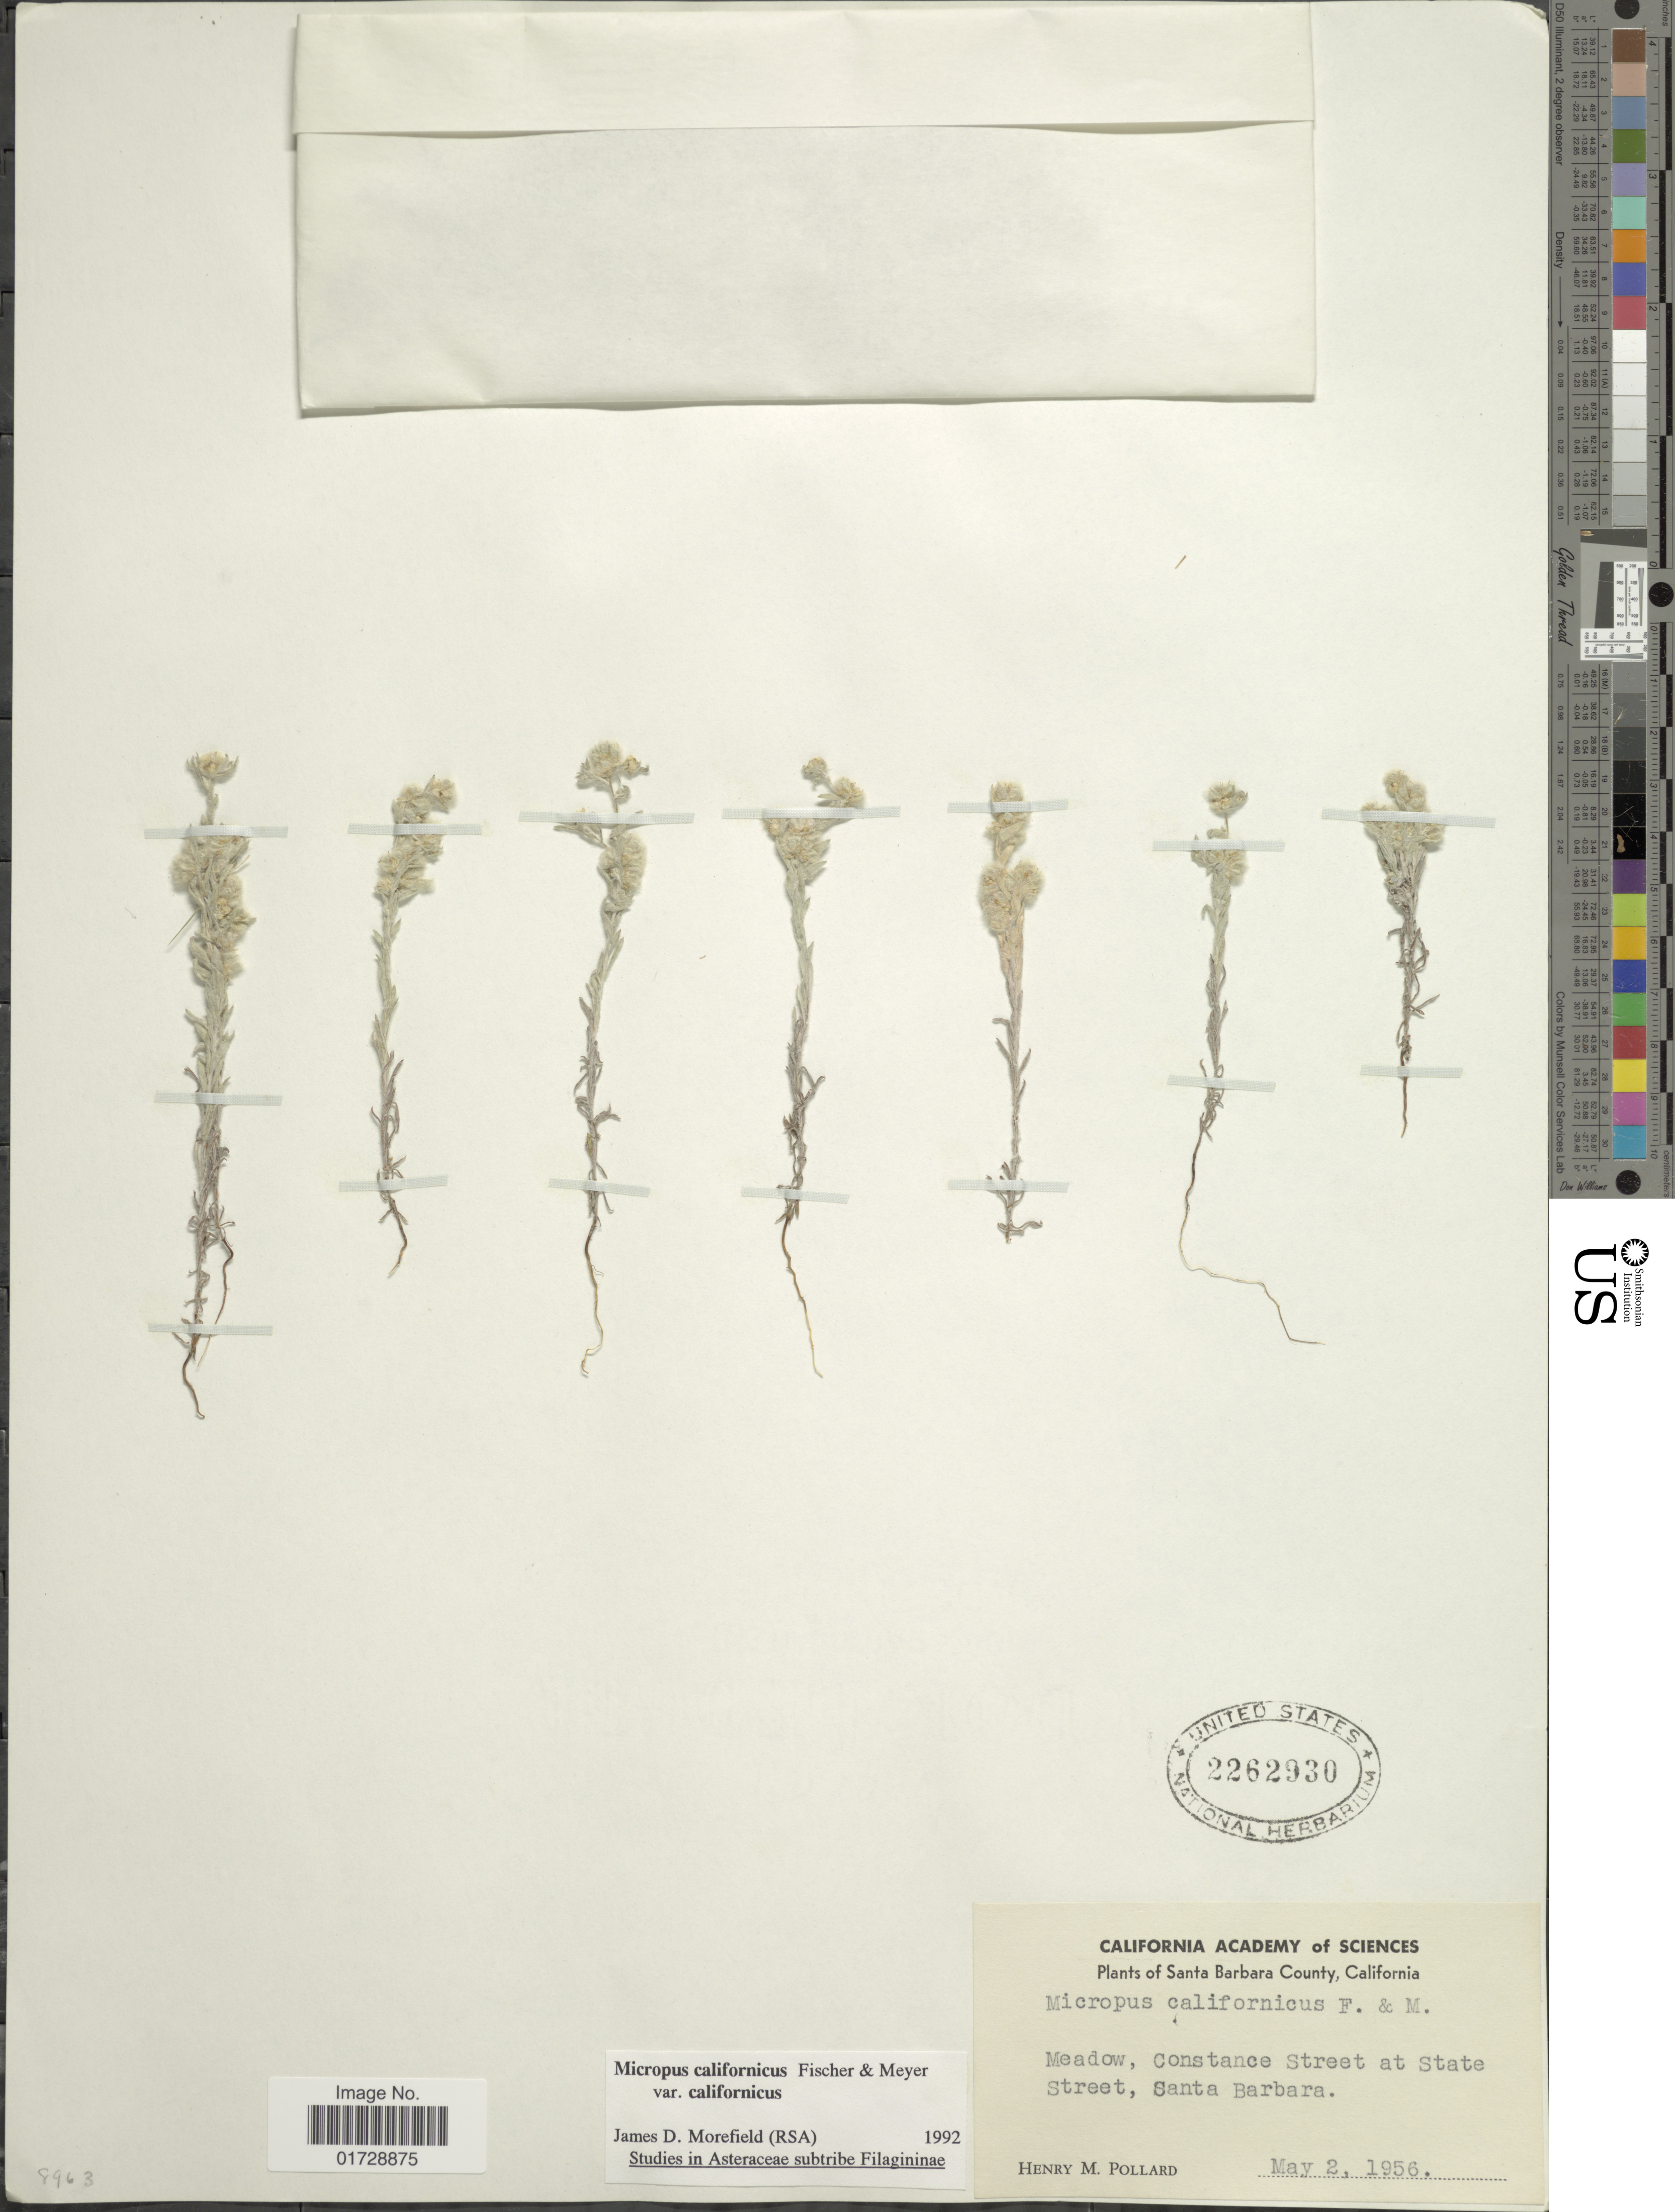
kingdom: Plantae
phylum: Tracheophyta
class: Magnoliopsida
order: Asterales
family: Asteraceae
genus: Micropus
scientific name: Micropus californicus var. californicus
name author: Fisch. & C.A. Mey.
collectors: H. M. Pollard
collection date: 1956-05-02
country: United States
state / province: California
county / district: Santa Barbara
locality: Santa Barbara County, Meadow, Constance Street at State Street, Santa Barabara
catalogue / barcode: US 2262930